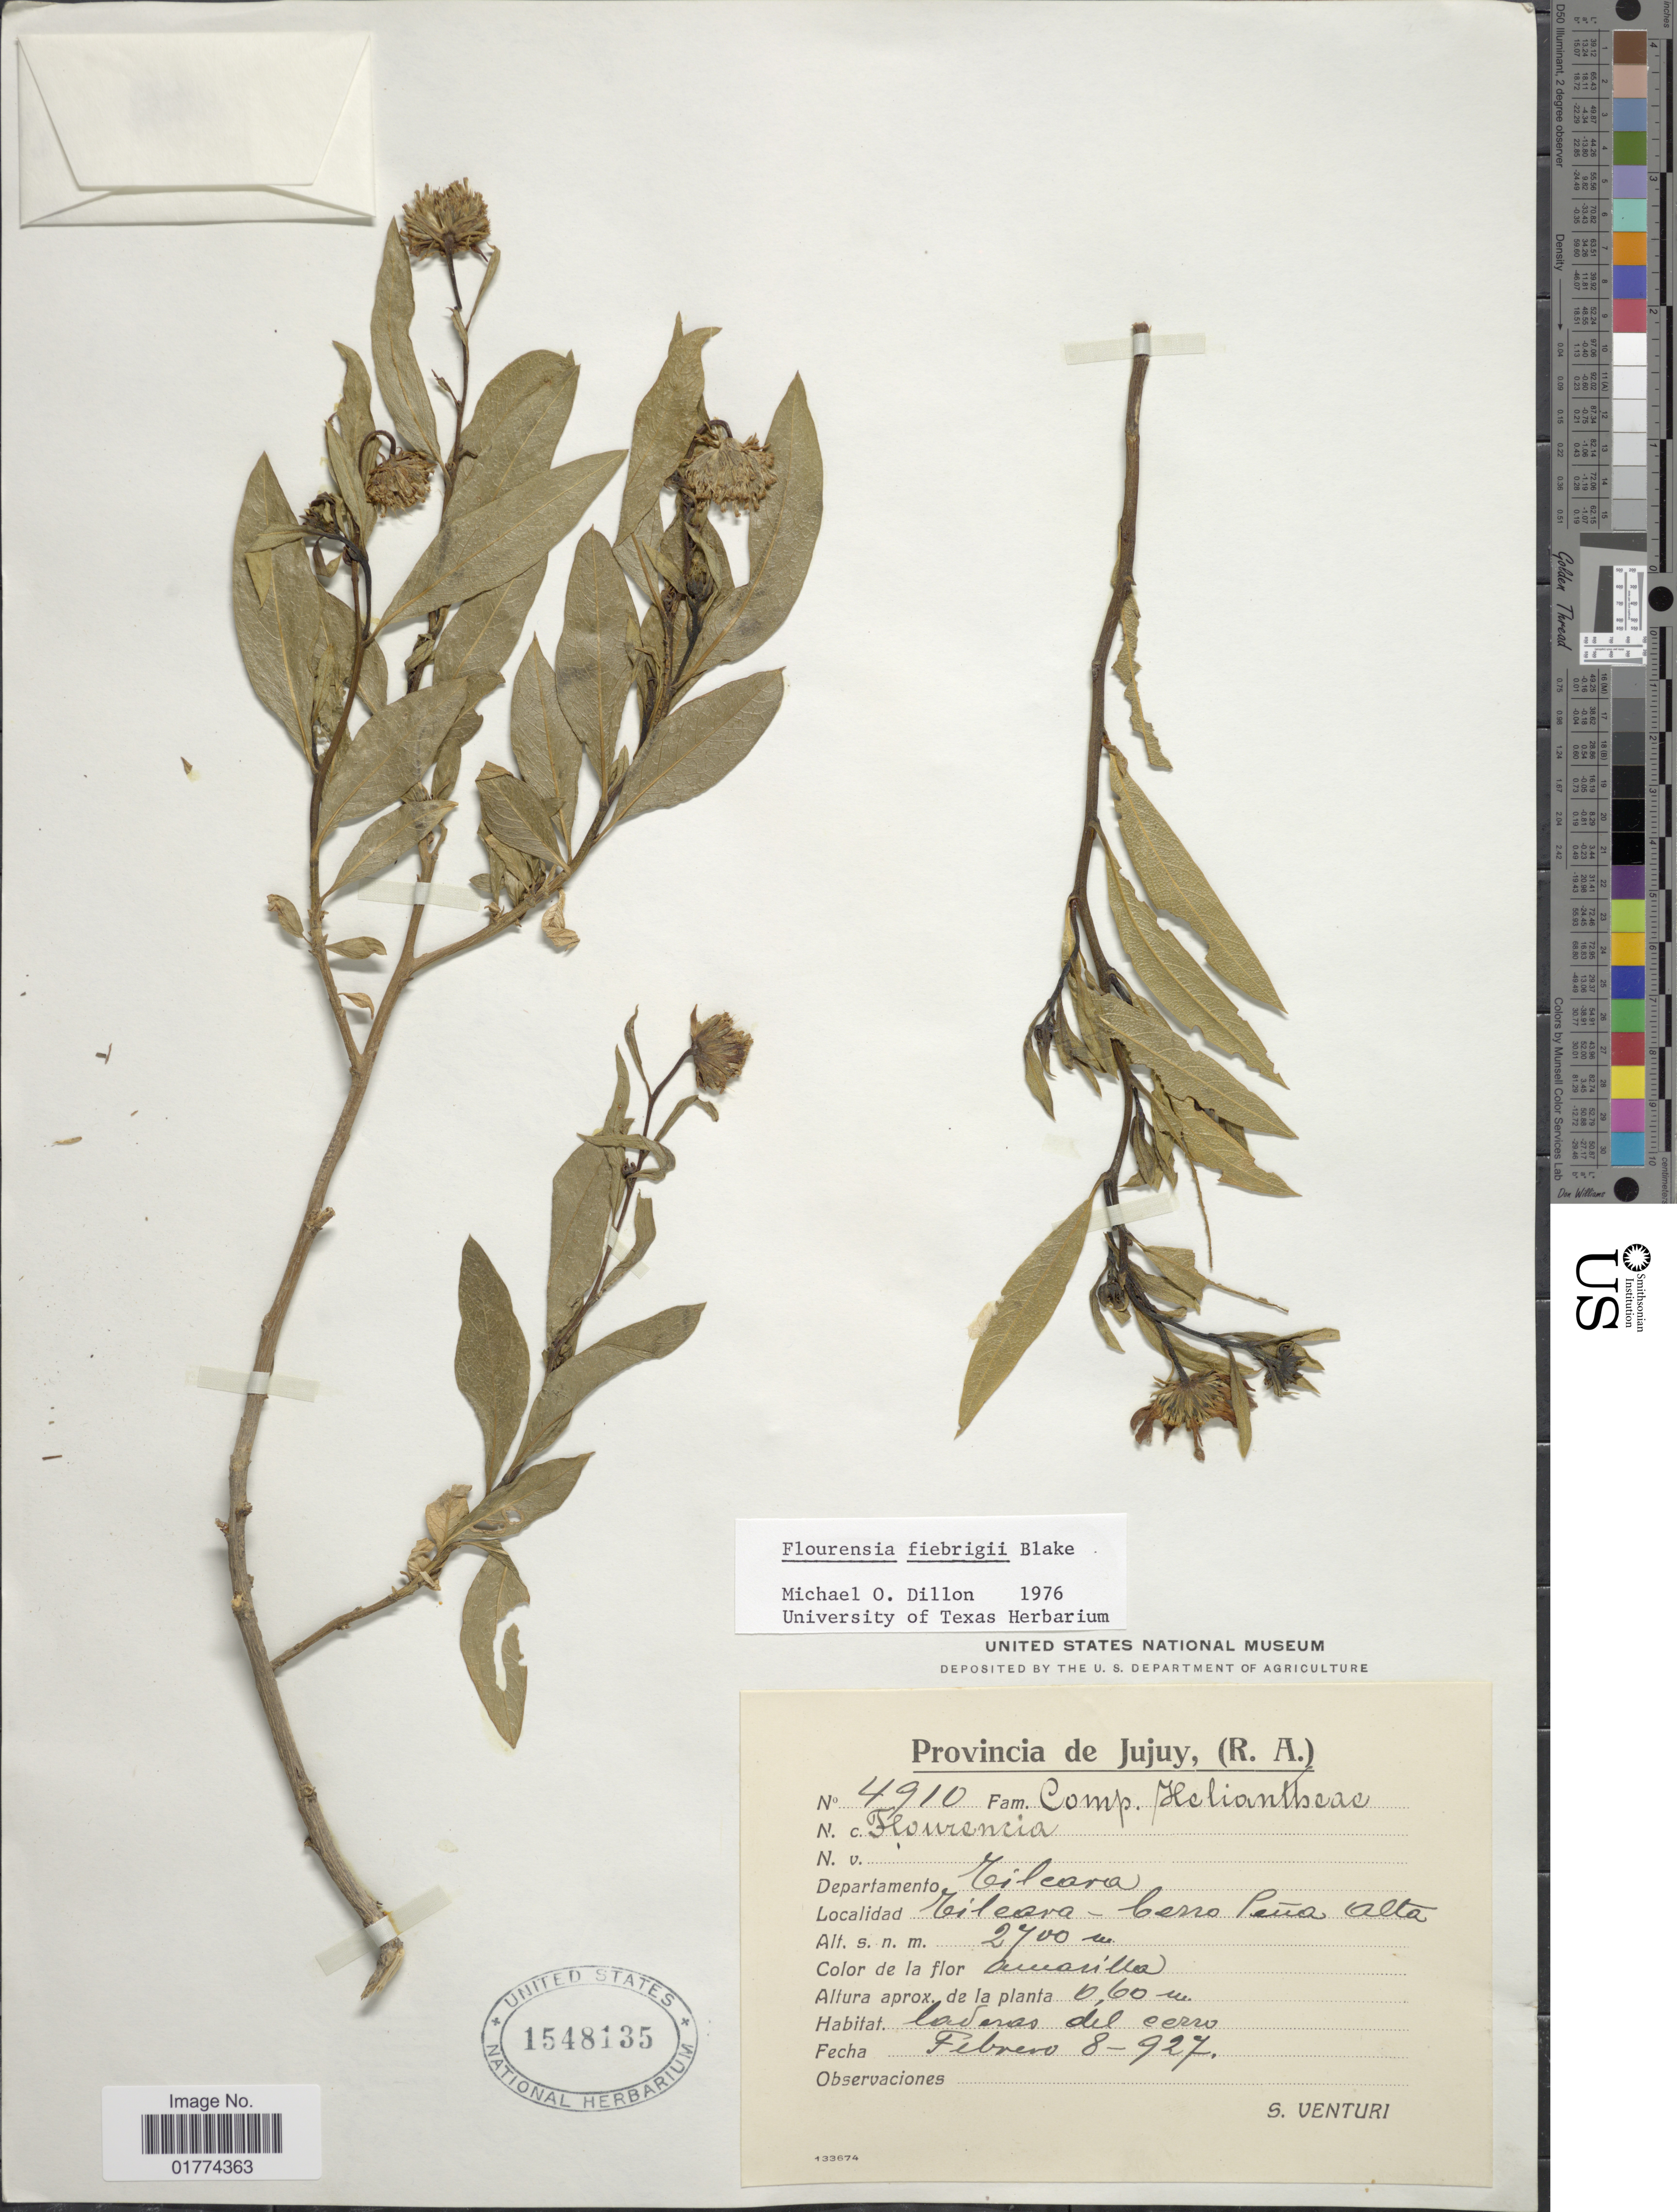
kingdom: Plantae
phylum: Tracheophyta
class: Magnoliopsida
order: Asterales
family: Asteraceae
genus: Flourensia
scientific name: Flourensia fiebrigii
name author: S.F. Blake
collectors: S. Venturi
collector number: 4910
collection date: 1927-02-08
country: Argentina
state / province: Jujuy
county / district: Tilcara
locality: Tilcara (Cerro Peña Alta)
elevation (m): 2700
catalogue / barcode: US 1548135